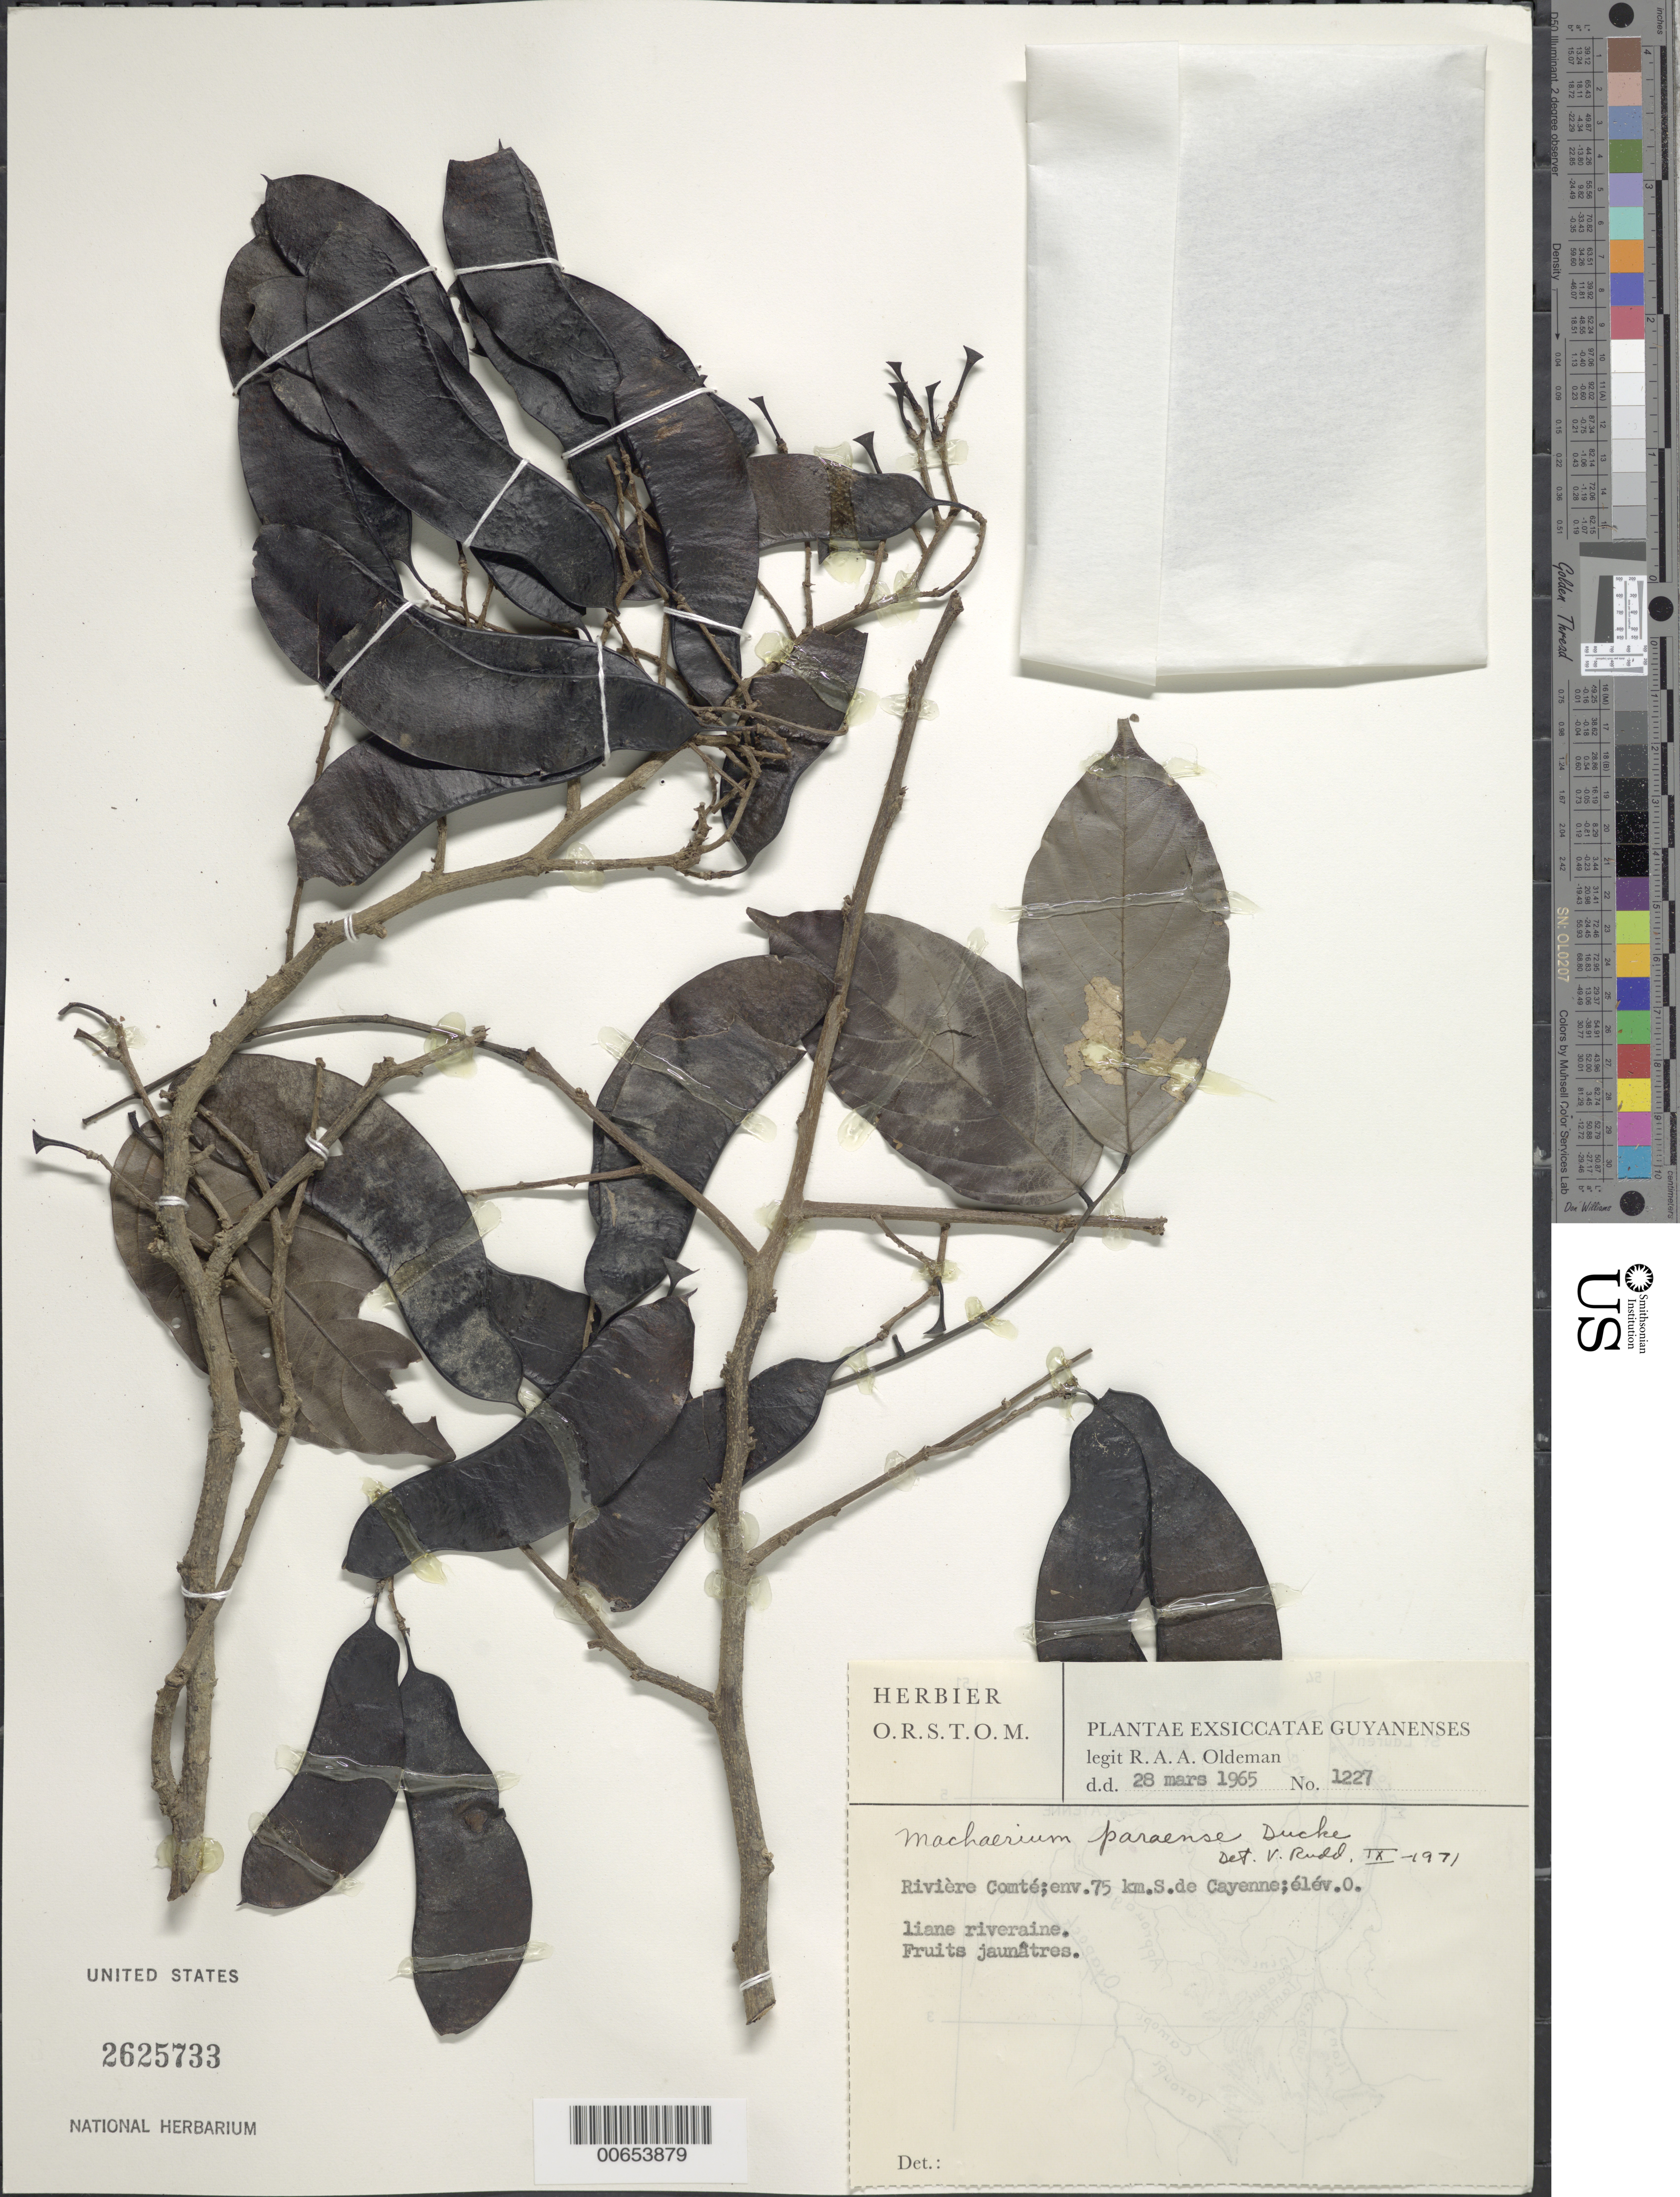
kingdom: Plantae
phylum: Tracheophyta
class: Magnoliopsida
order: Fabales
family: Fabaceae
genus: Machaerium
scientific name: Machaerium paraense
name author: Ducke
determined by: Rudd, V. E.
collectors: R. Oldeman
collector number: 1227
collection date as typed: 28-Mar-65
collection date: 1965-03-28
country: French Guiana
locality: Rivière Comté, env. 75 km S de Cayenne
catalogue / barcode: US 2625733